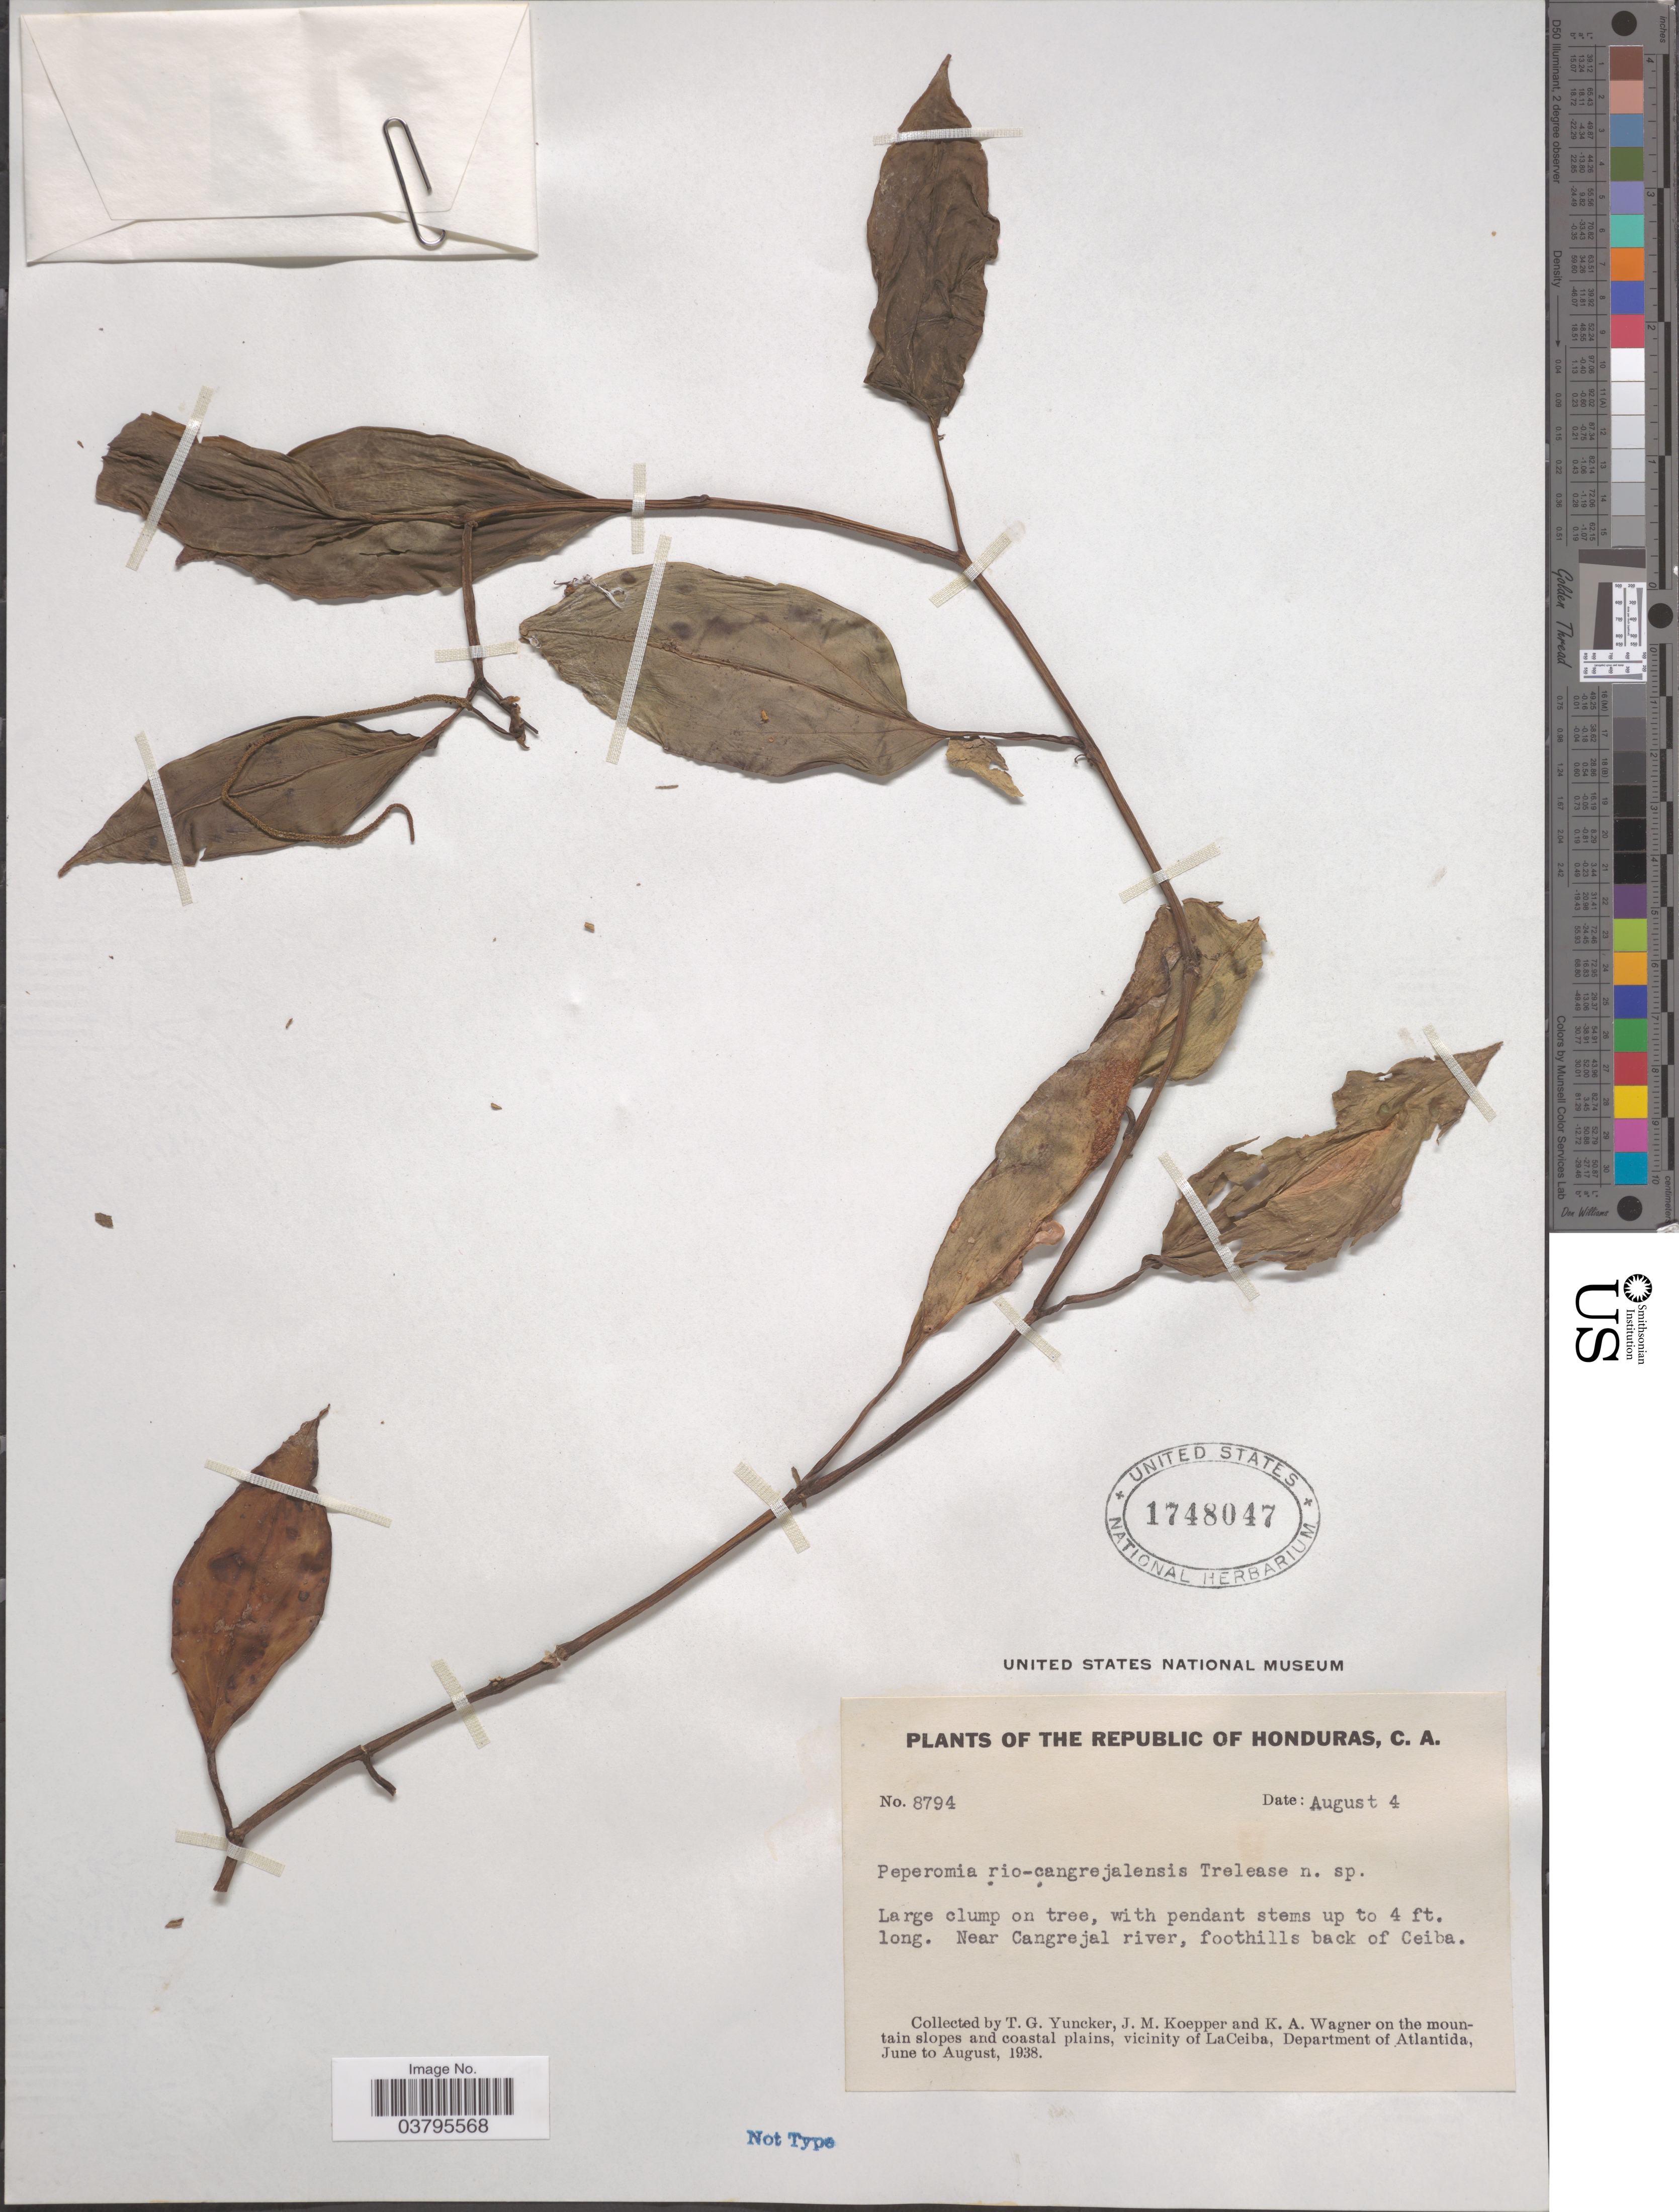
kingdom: Plantae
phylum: Tracheophyta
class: Magnoliopsida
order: Piperales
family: Piperaceae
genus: Peperomia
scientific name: Peperomia rio-cangrejalensis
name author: Trel. in Yunck.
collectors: T. G. Yuncker, J. M. Koepper & K. A. Wagner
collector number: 8794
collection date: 1938-08-04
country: Honduras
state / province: Atlantida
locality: Near Cangrejal river, foothills back of Ceiba. On the mountain slopes and coastal plains, vicinity of LaCeiba, Department of Atlantida.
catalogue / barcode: US 1748047